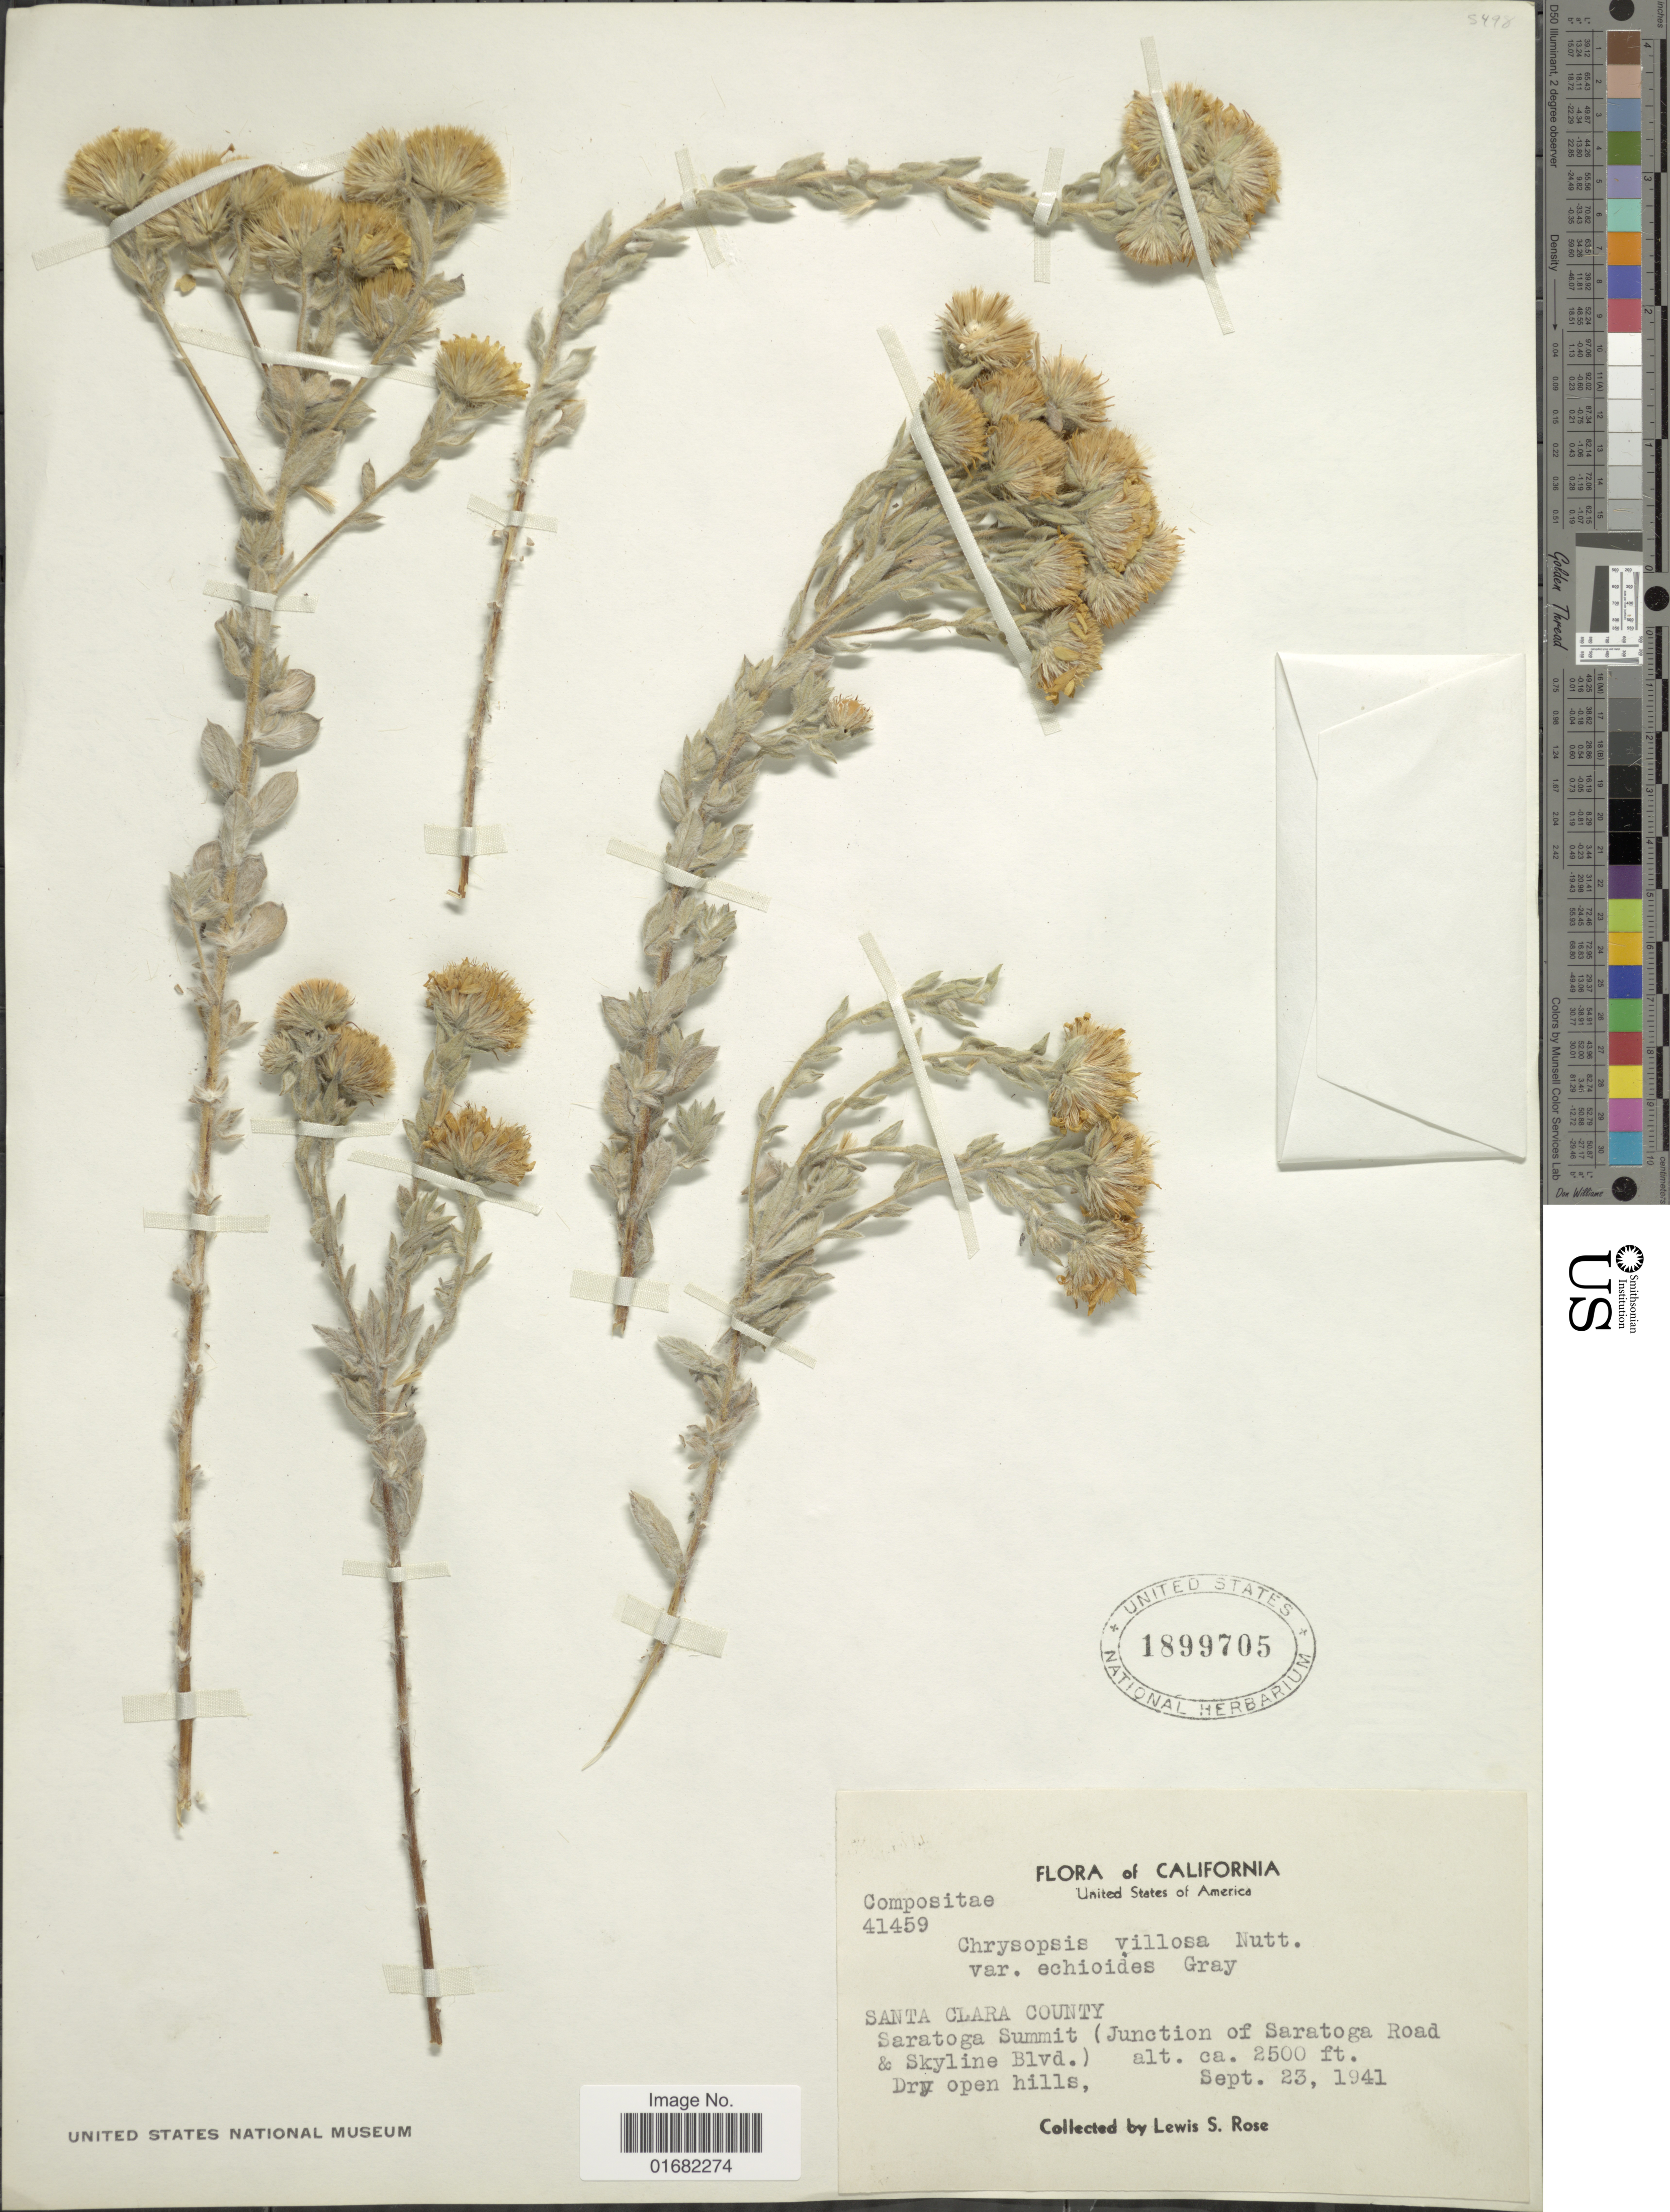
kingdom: Plantae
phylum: Tracheophyta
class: Magnoliopsida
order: Asterales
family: Asteraceae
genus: Heterotheca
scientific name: Heterotheca echioides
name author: (Benth.) Shinners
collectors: L. S. Rose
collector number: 41459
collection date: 1941-09-23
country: United States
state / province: California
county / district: Santa Clara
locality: Santa Clara County. Saratoga Summit (Junction of Saratoga Road and Skyline Blvd.)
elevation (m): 762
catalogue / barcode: US 1899705